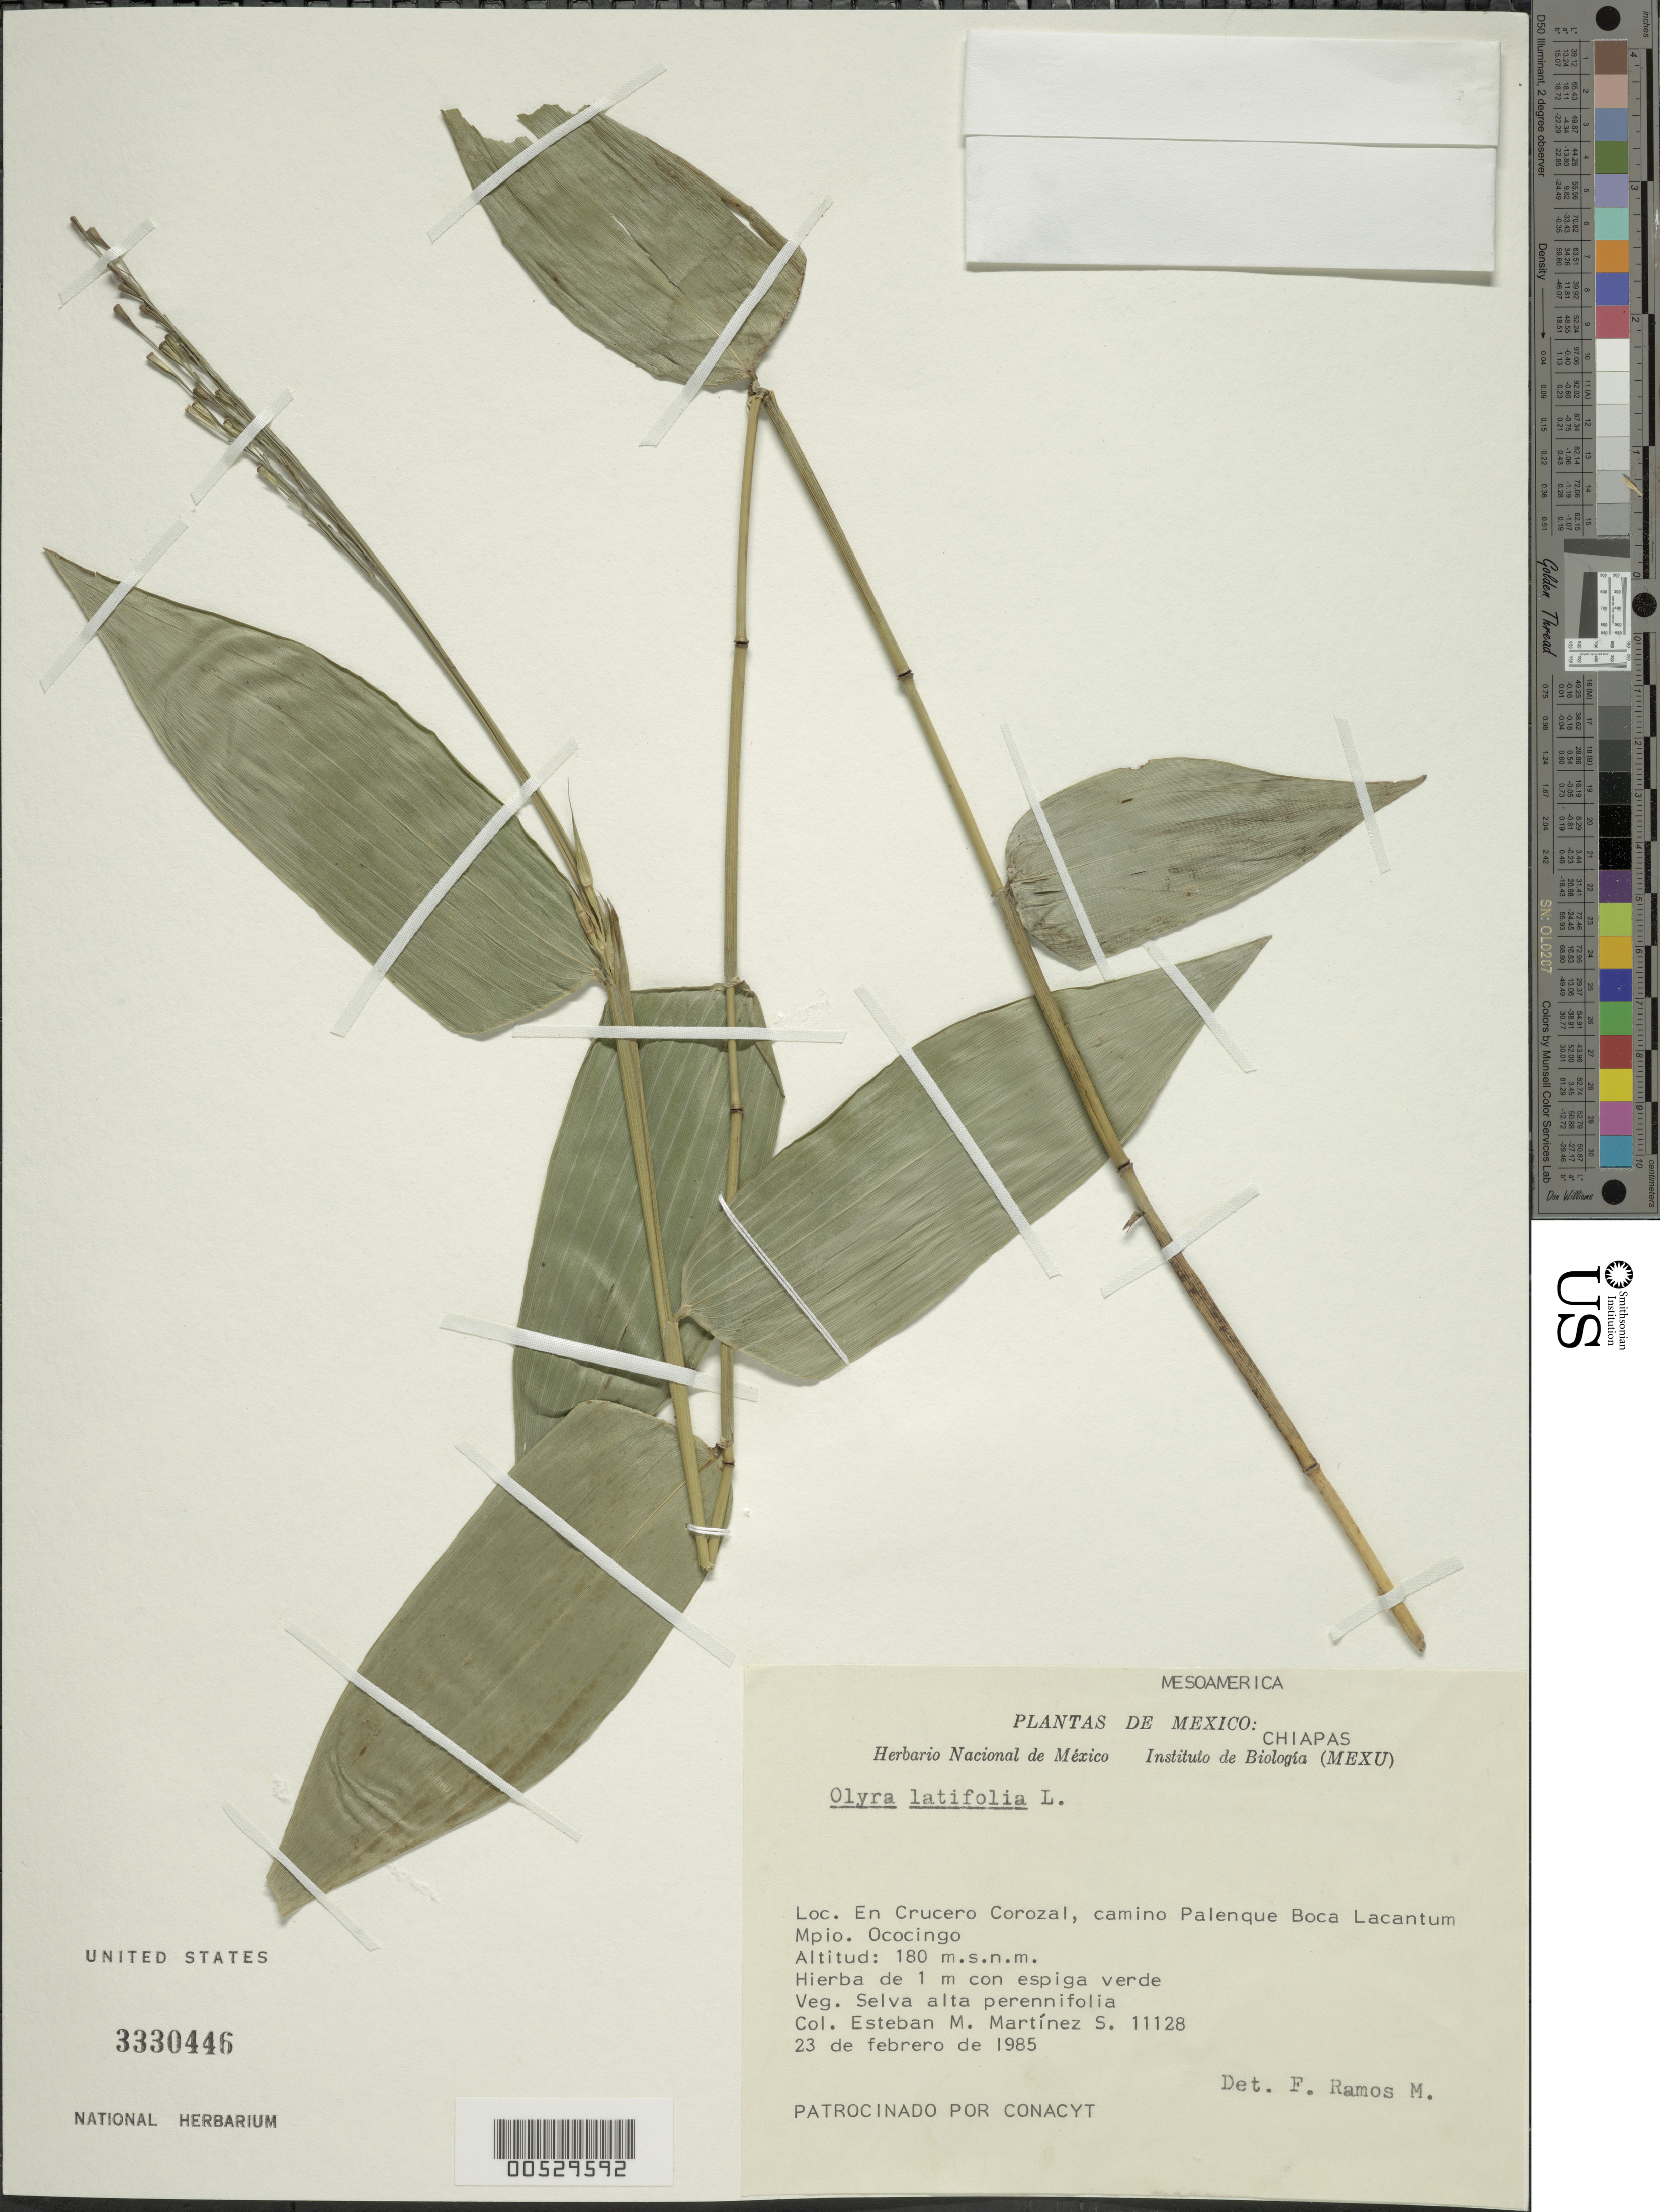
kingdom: Plantae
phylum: Tracheophyta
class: Liliopsida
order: Poales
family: Poaceae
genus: Olyra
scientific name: Olyra latifolia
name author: L.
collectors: M. Martinez S.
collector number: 11128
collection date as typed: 23 Feb 1985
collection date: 1985-02-23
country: Mexico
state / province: Chiapas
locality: En crucero corozal, ococingo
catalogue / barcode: US 3330446